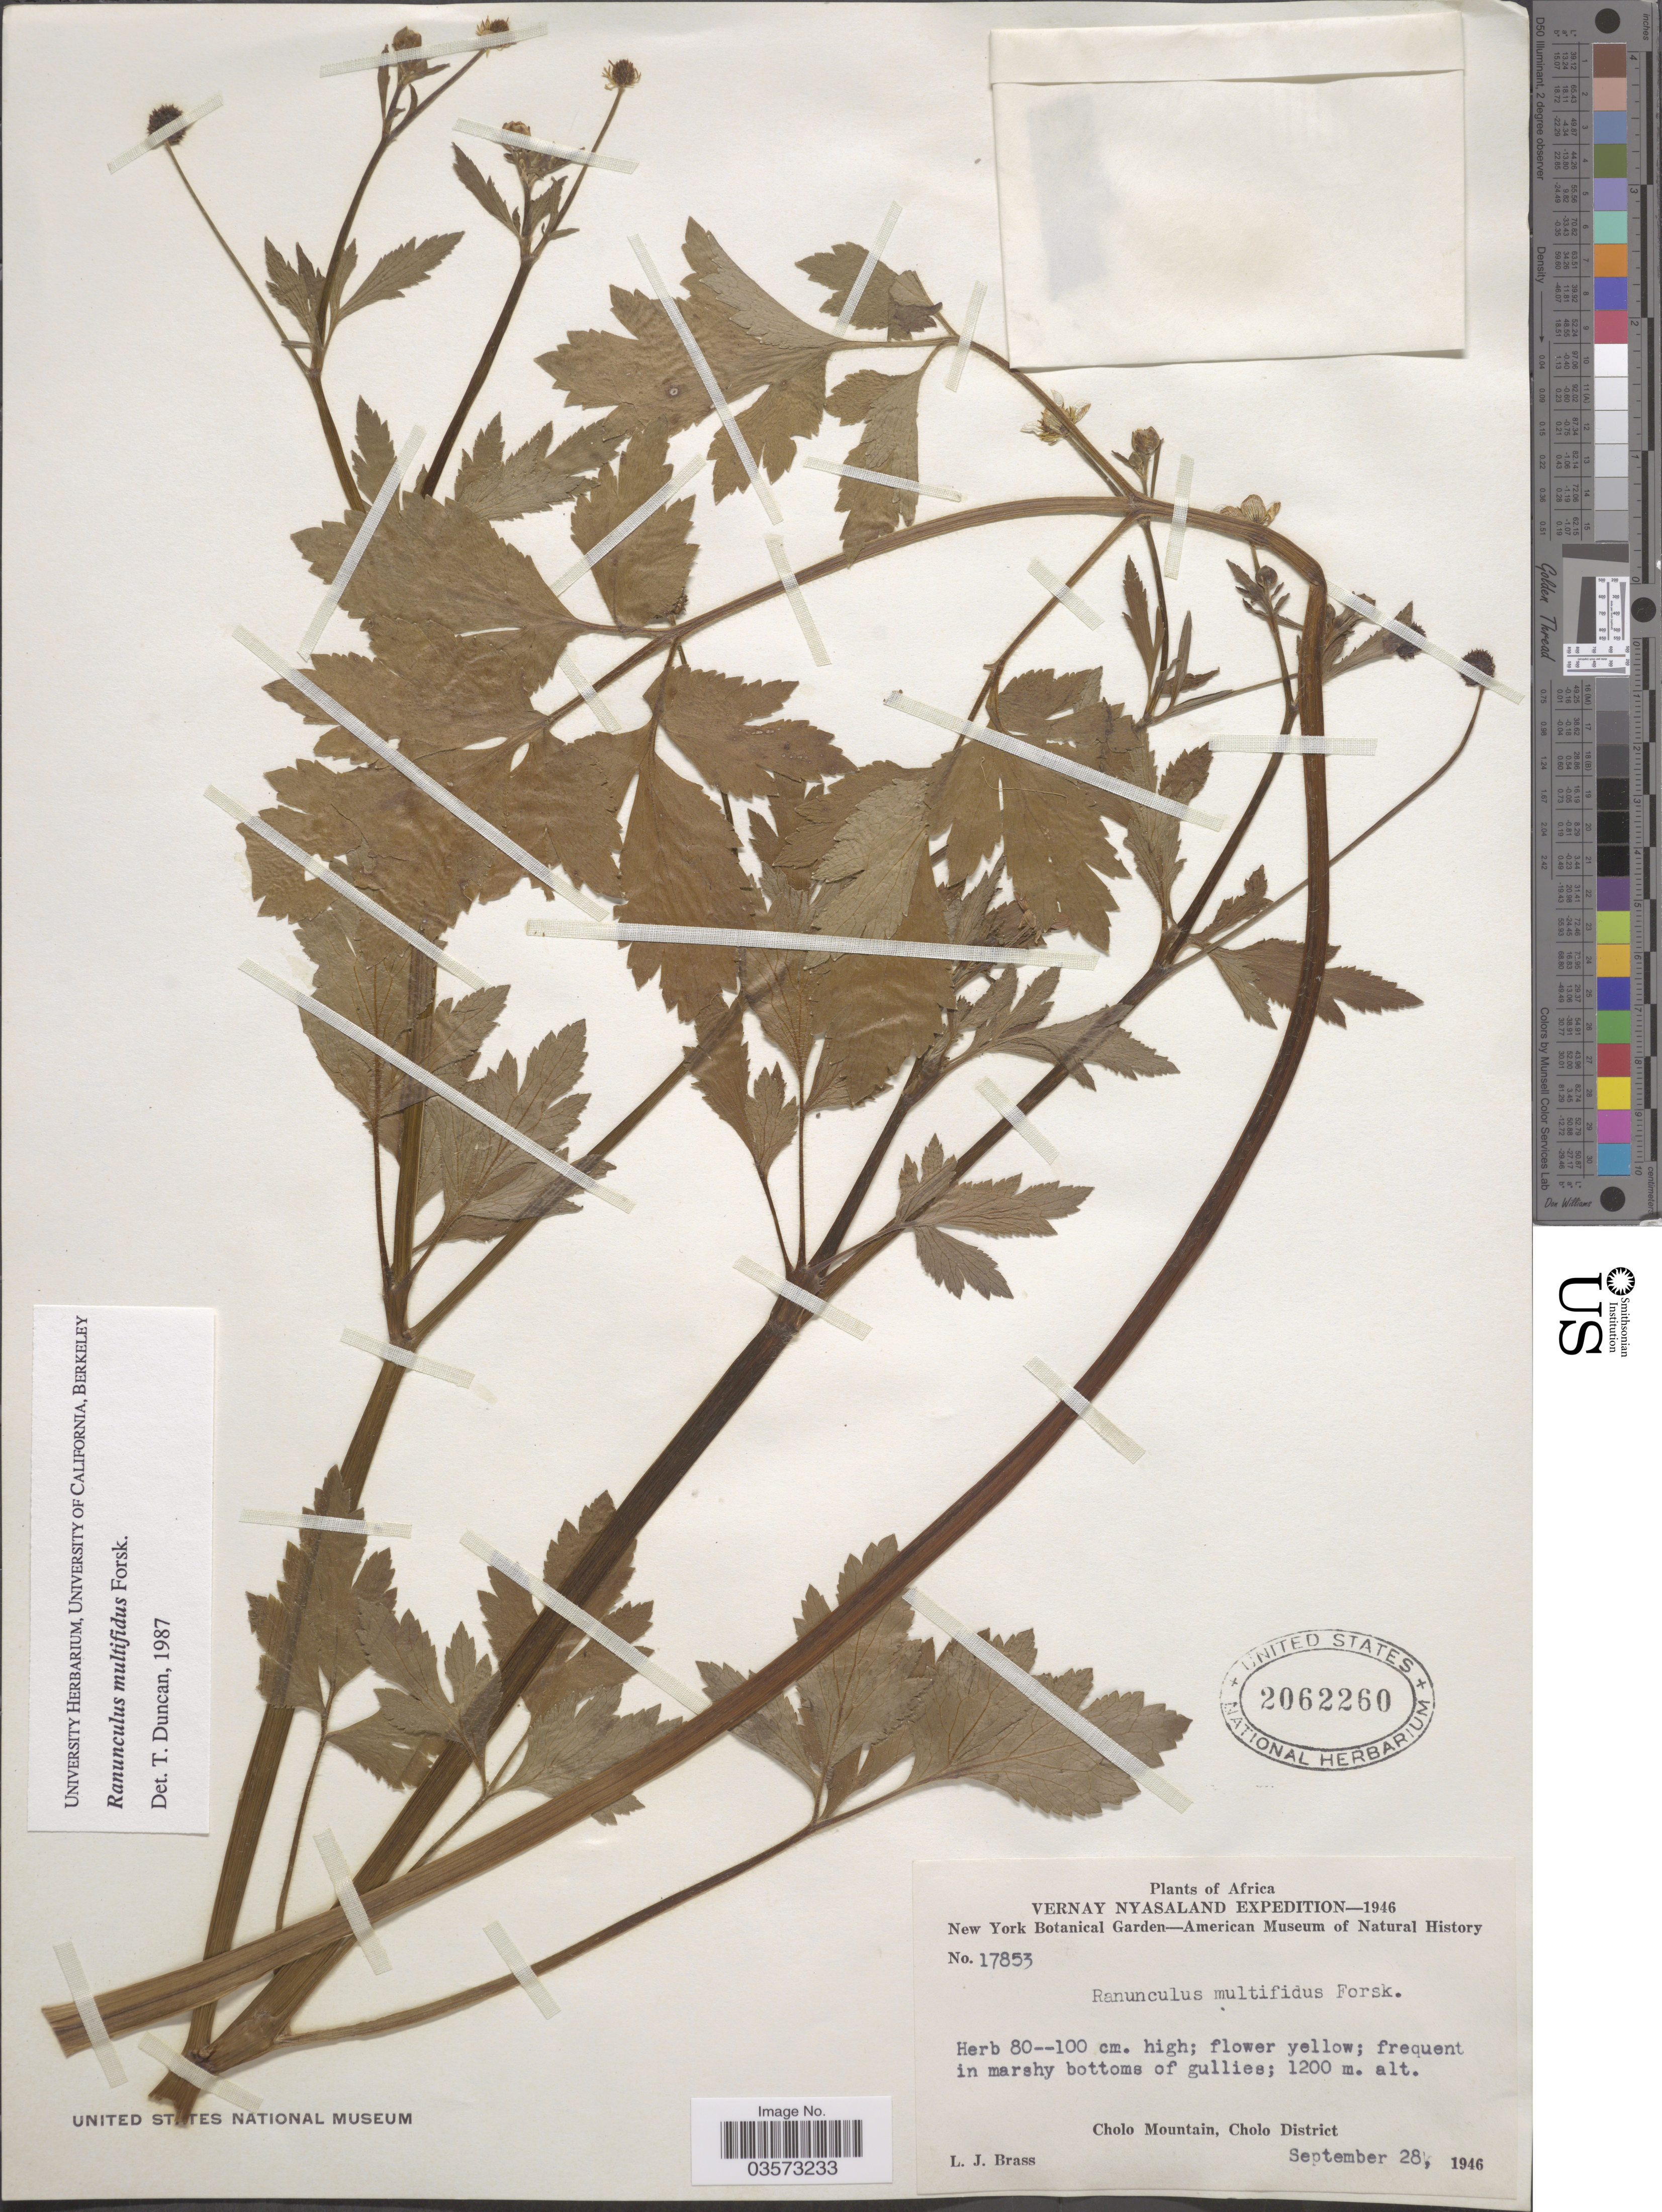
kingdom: Plantae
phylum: Tracheophyta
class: Magnoliopsida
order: Ranunculales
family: Ranunculaceae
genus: Ranunculus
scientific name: Ranunculus multifidus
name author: Forssk.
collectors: L. J. Brass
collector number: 17853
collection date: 1946-09-28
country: Malawi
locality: Vernay Nyasaland. Cholo Mountain, Cholo District.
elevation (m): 1200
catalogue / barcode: US 2062260